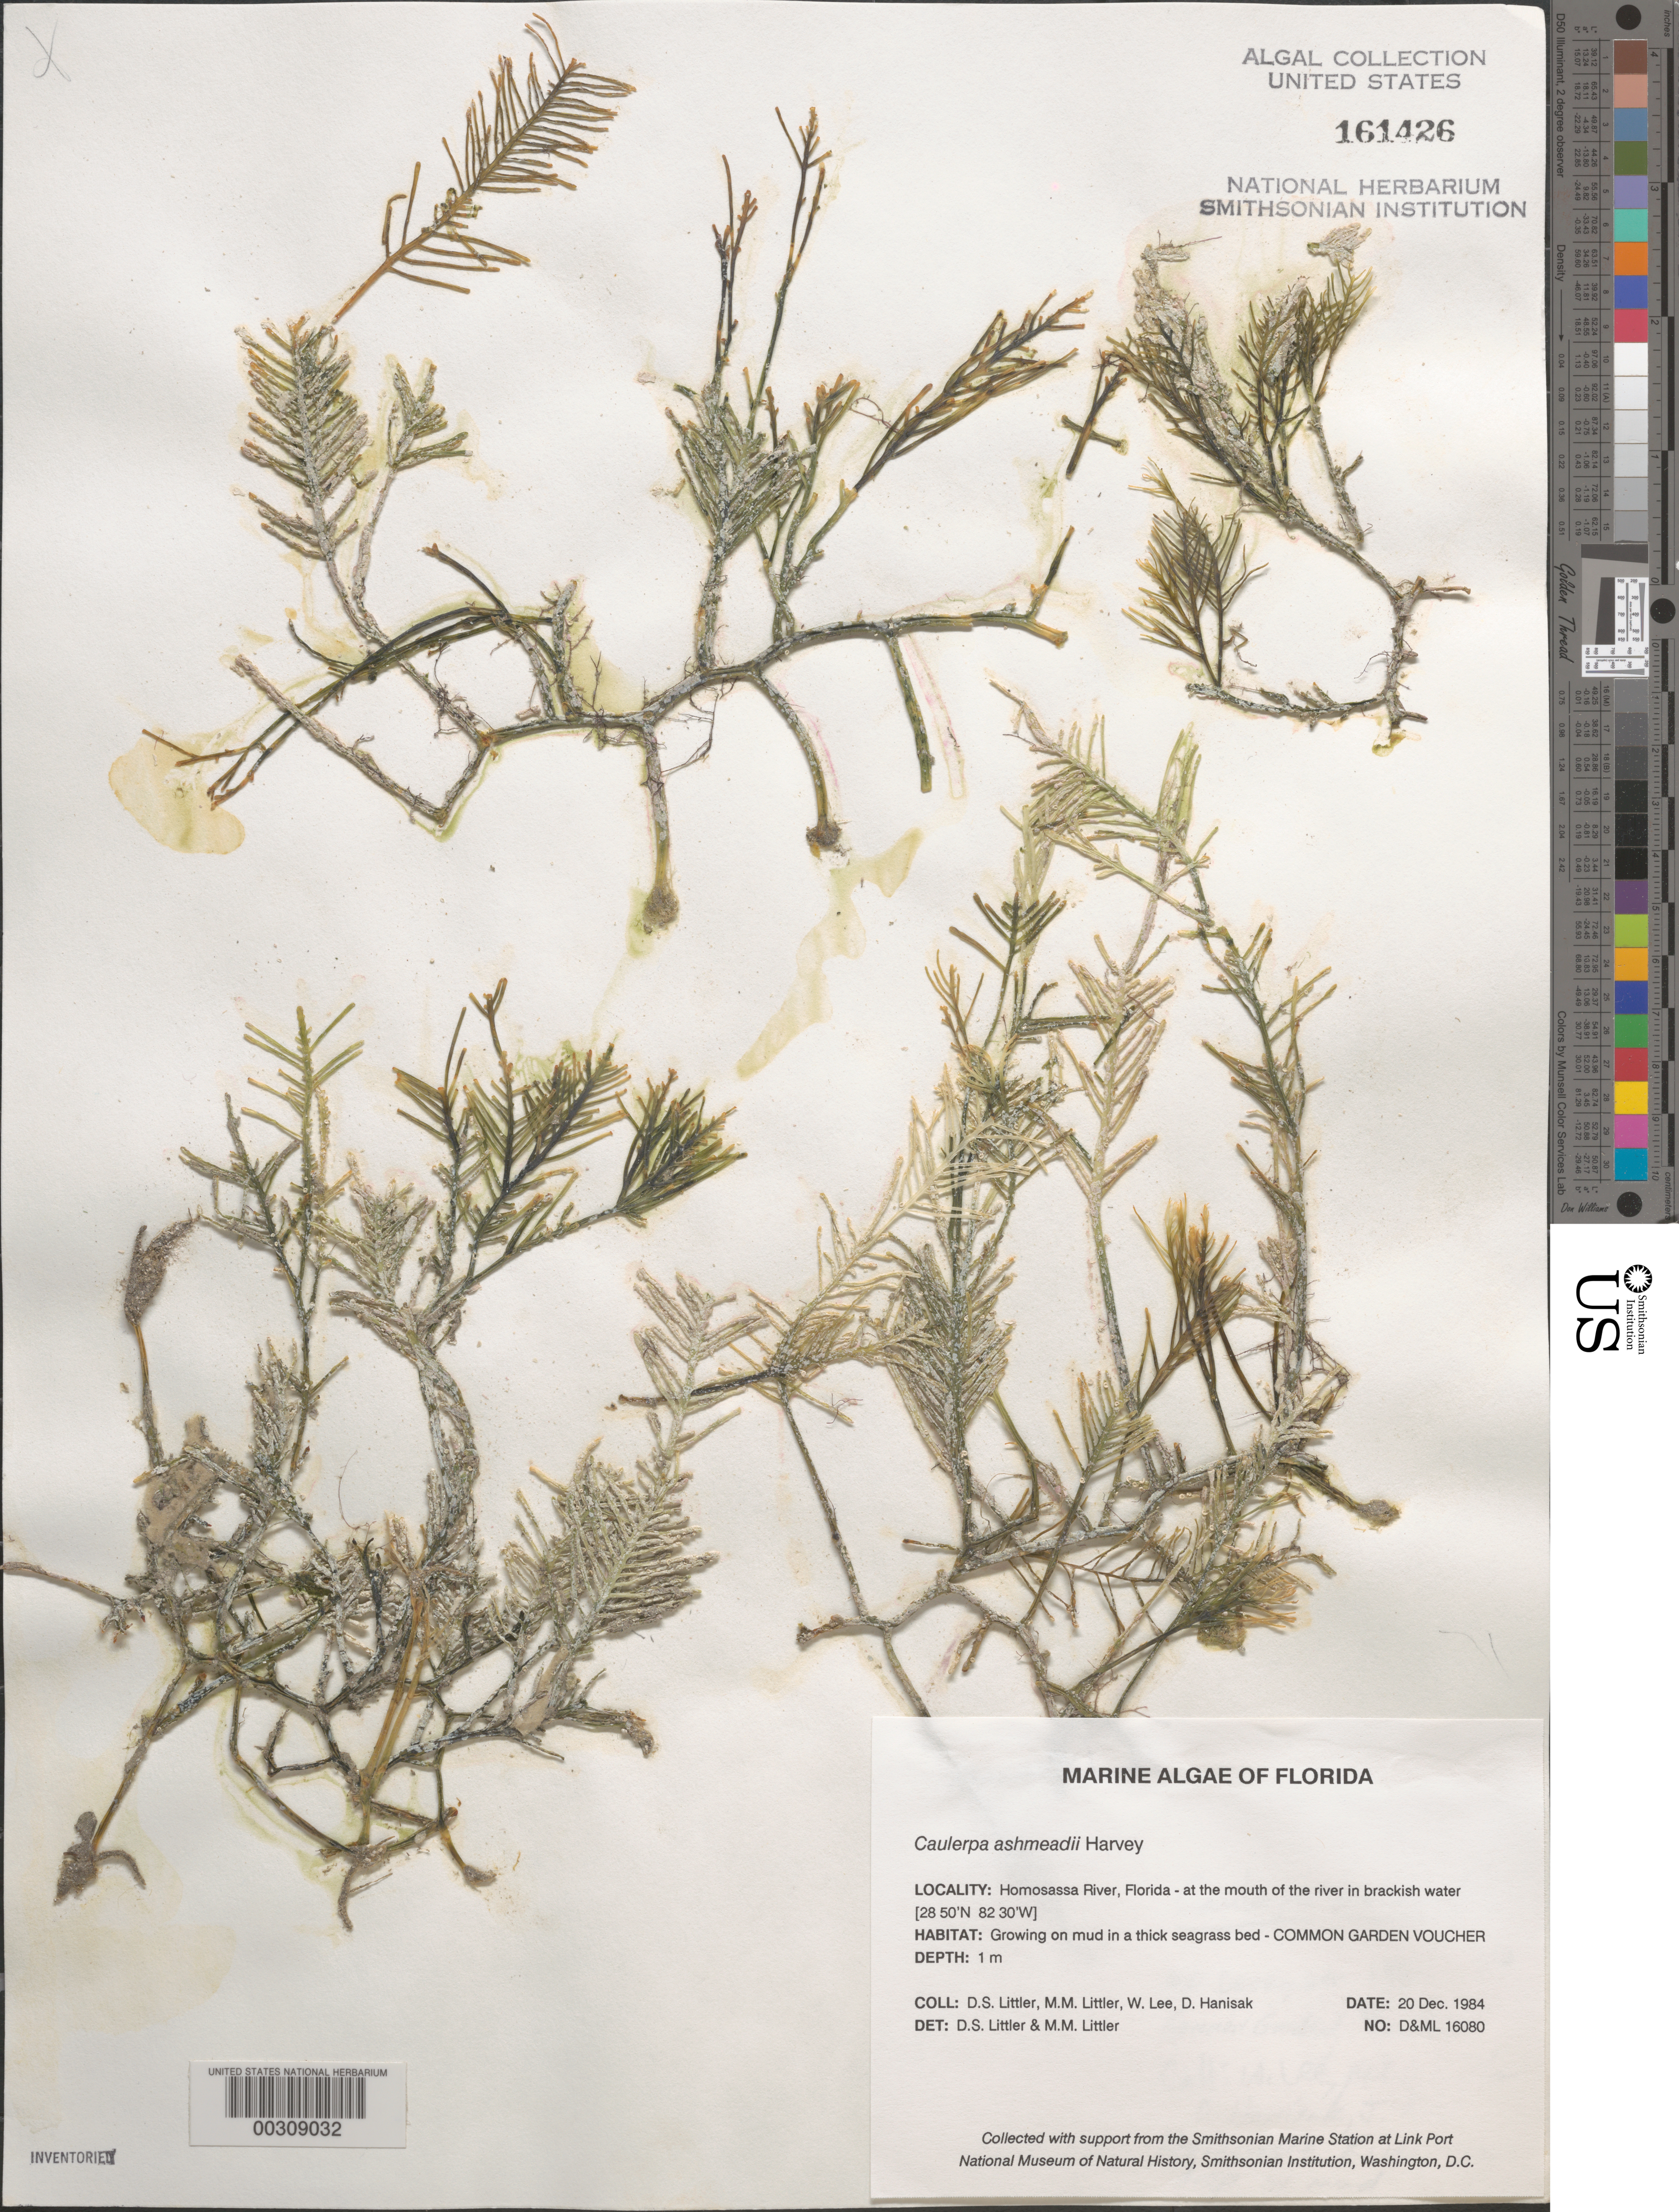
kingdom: Plantae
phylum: Chlorophyta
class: Ulvophyceae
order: Bryopsidales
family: Caulerpaceae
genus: Caulerpa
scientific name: Caulerpa ashmeadii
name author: Harv.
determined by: Littler, D. S.; Littler, M. M.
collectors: D. S. Littler, M. M. Littler, W. Lee & M. Hanisak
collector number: D&ML 16080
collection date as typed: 20 Dec 1984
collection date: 1984-12-20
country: United States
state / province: Florida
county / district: Citrus County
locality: Homosassa River mouth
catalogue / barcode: US 161426